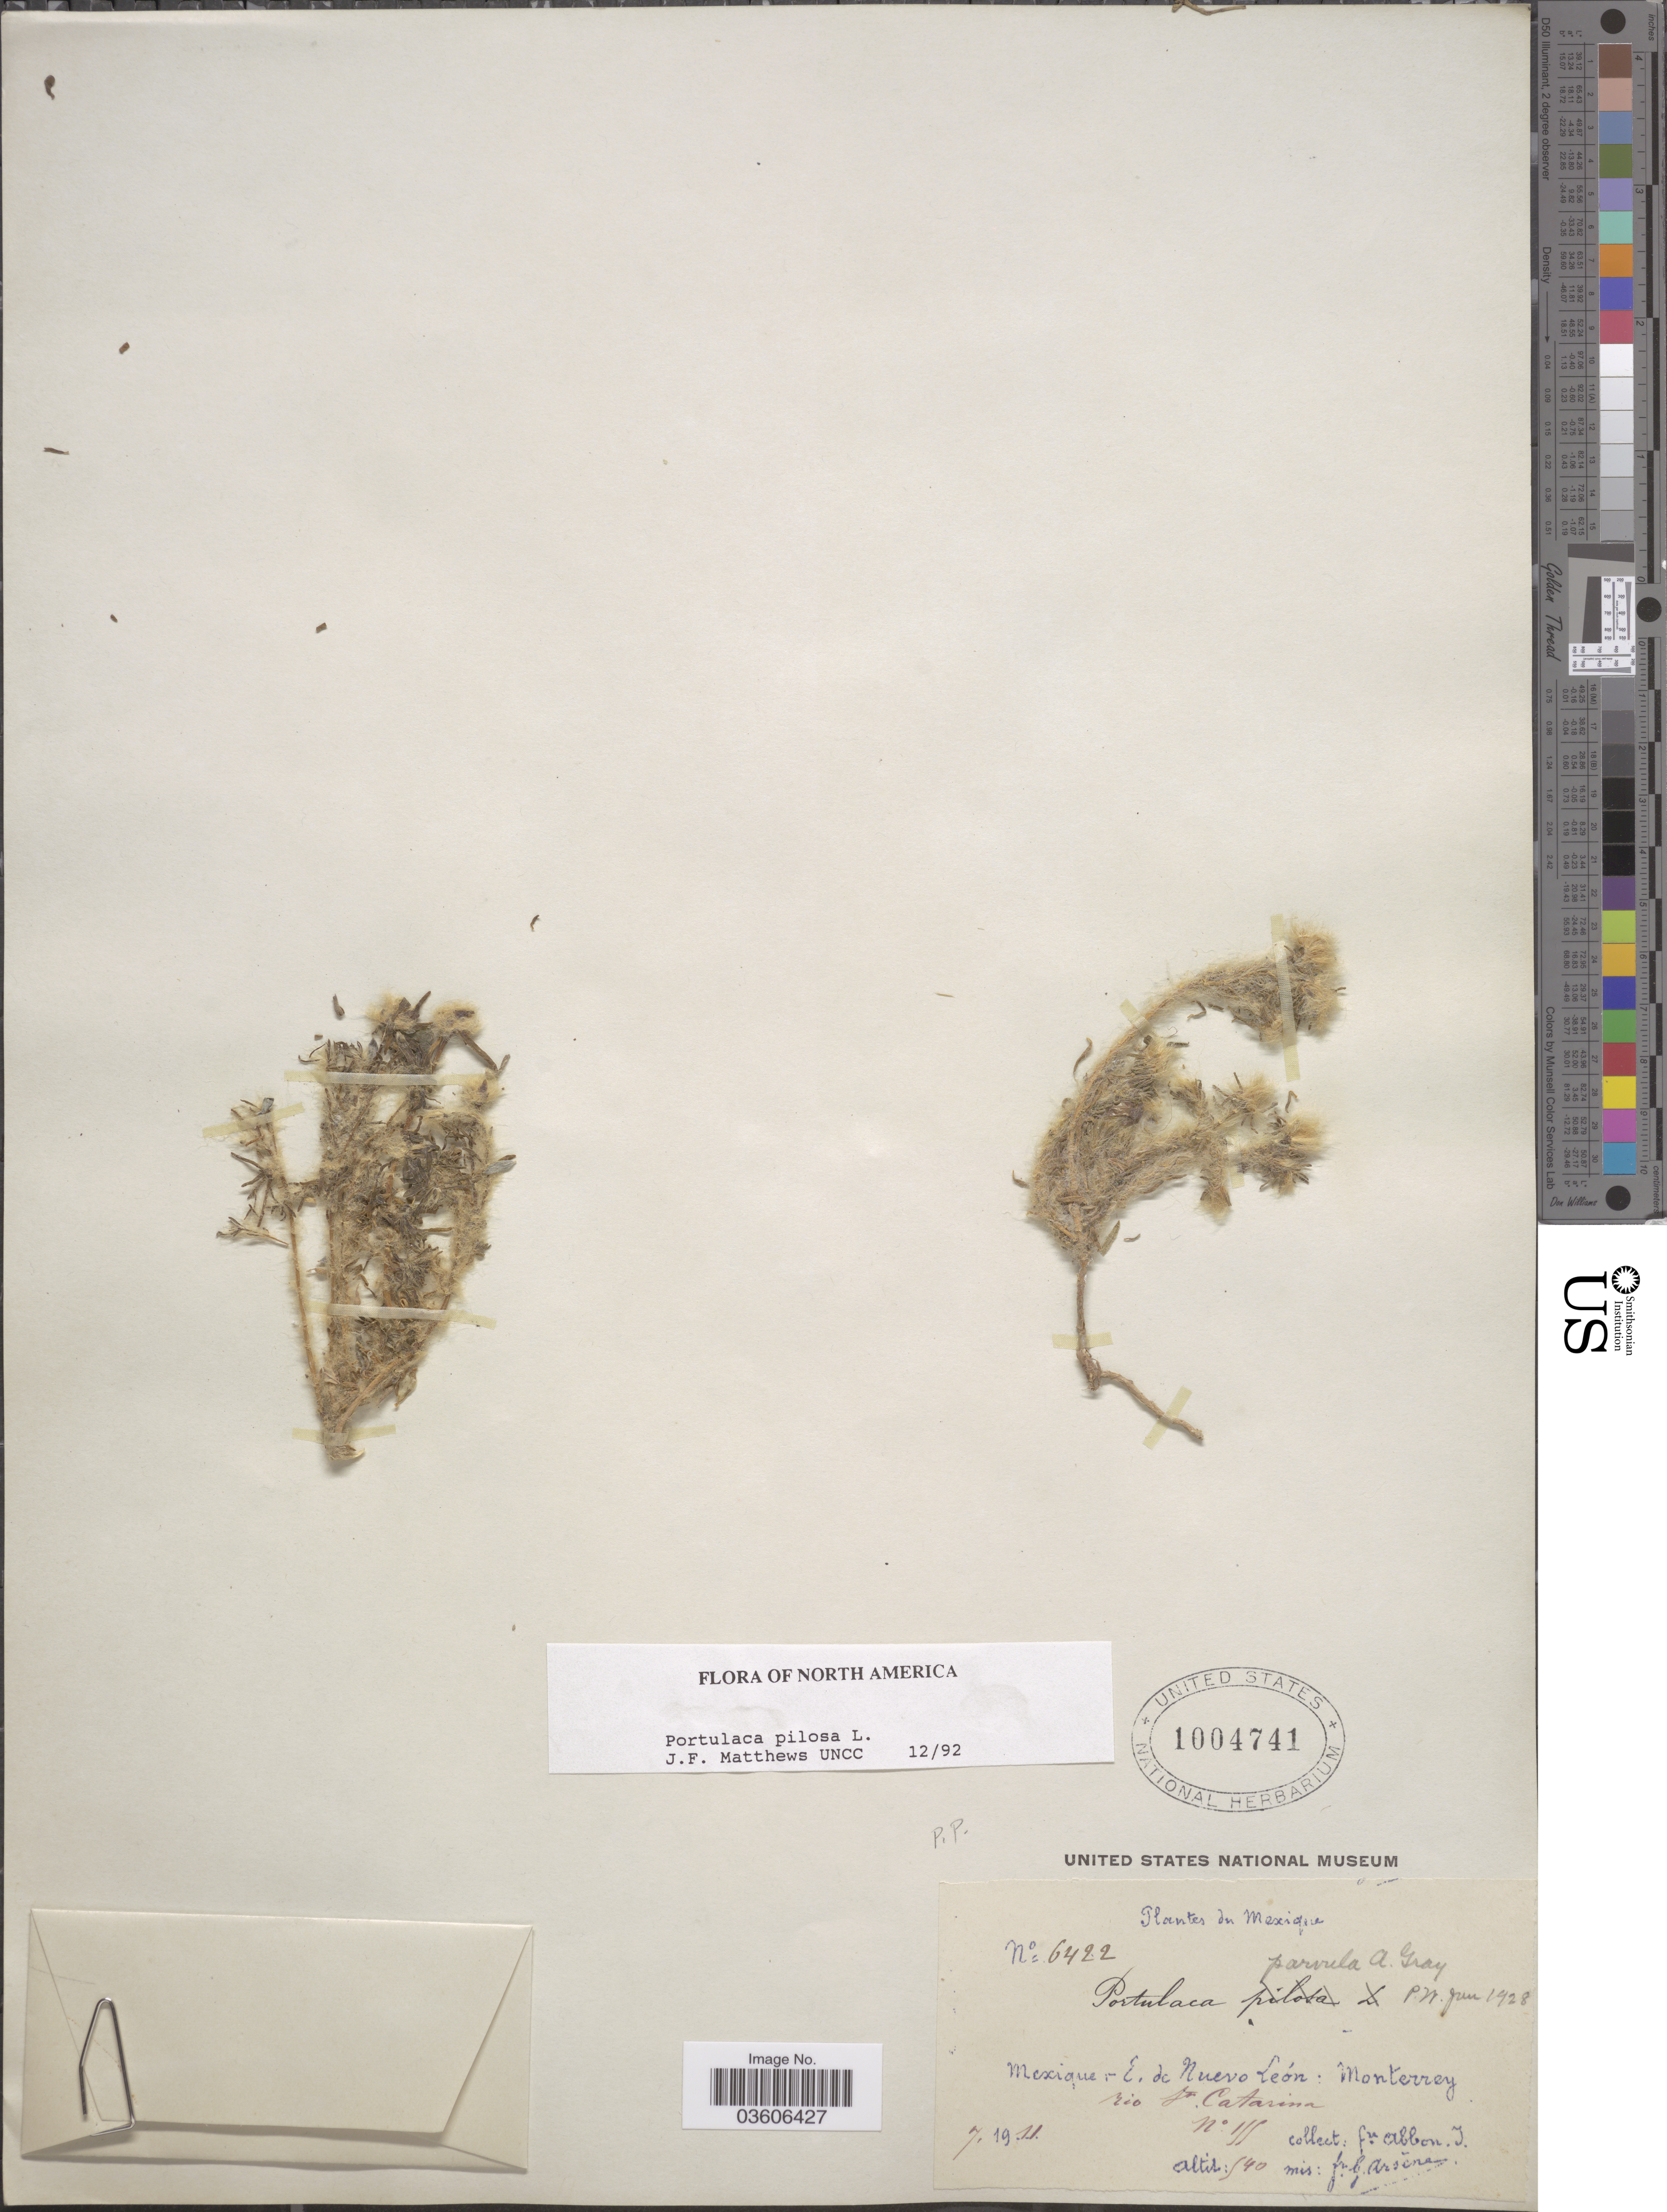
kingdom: Plantae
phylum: Tracheophyta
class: Magnoliopsida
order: Caryophyllales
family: Portulacaceae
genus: Portulaca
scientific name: Portulaca pilosa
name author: L.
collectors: Bro. Abbon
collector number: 155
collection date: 1911-07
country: Mexico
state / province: Nuevo León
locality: E. de Nuevo León: Monterrey. Rio Sta Catarina.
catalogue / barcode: US 1004741